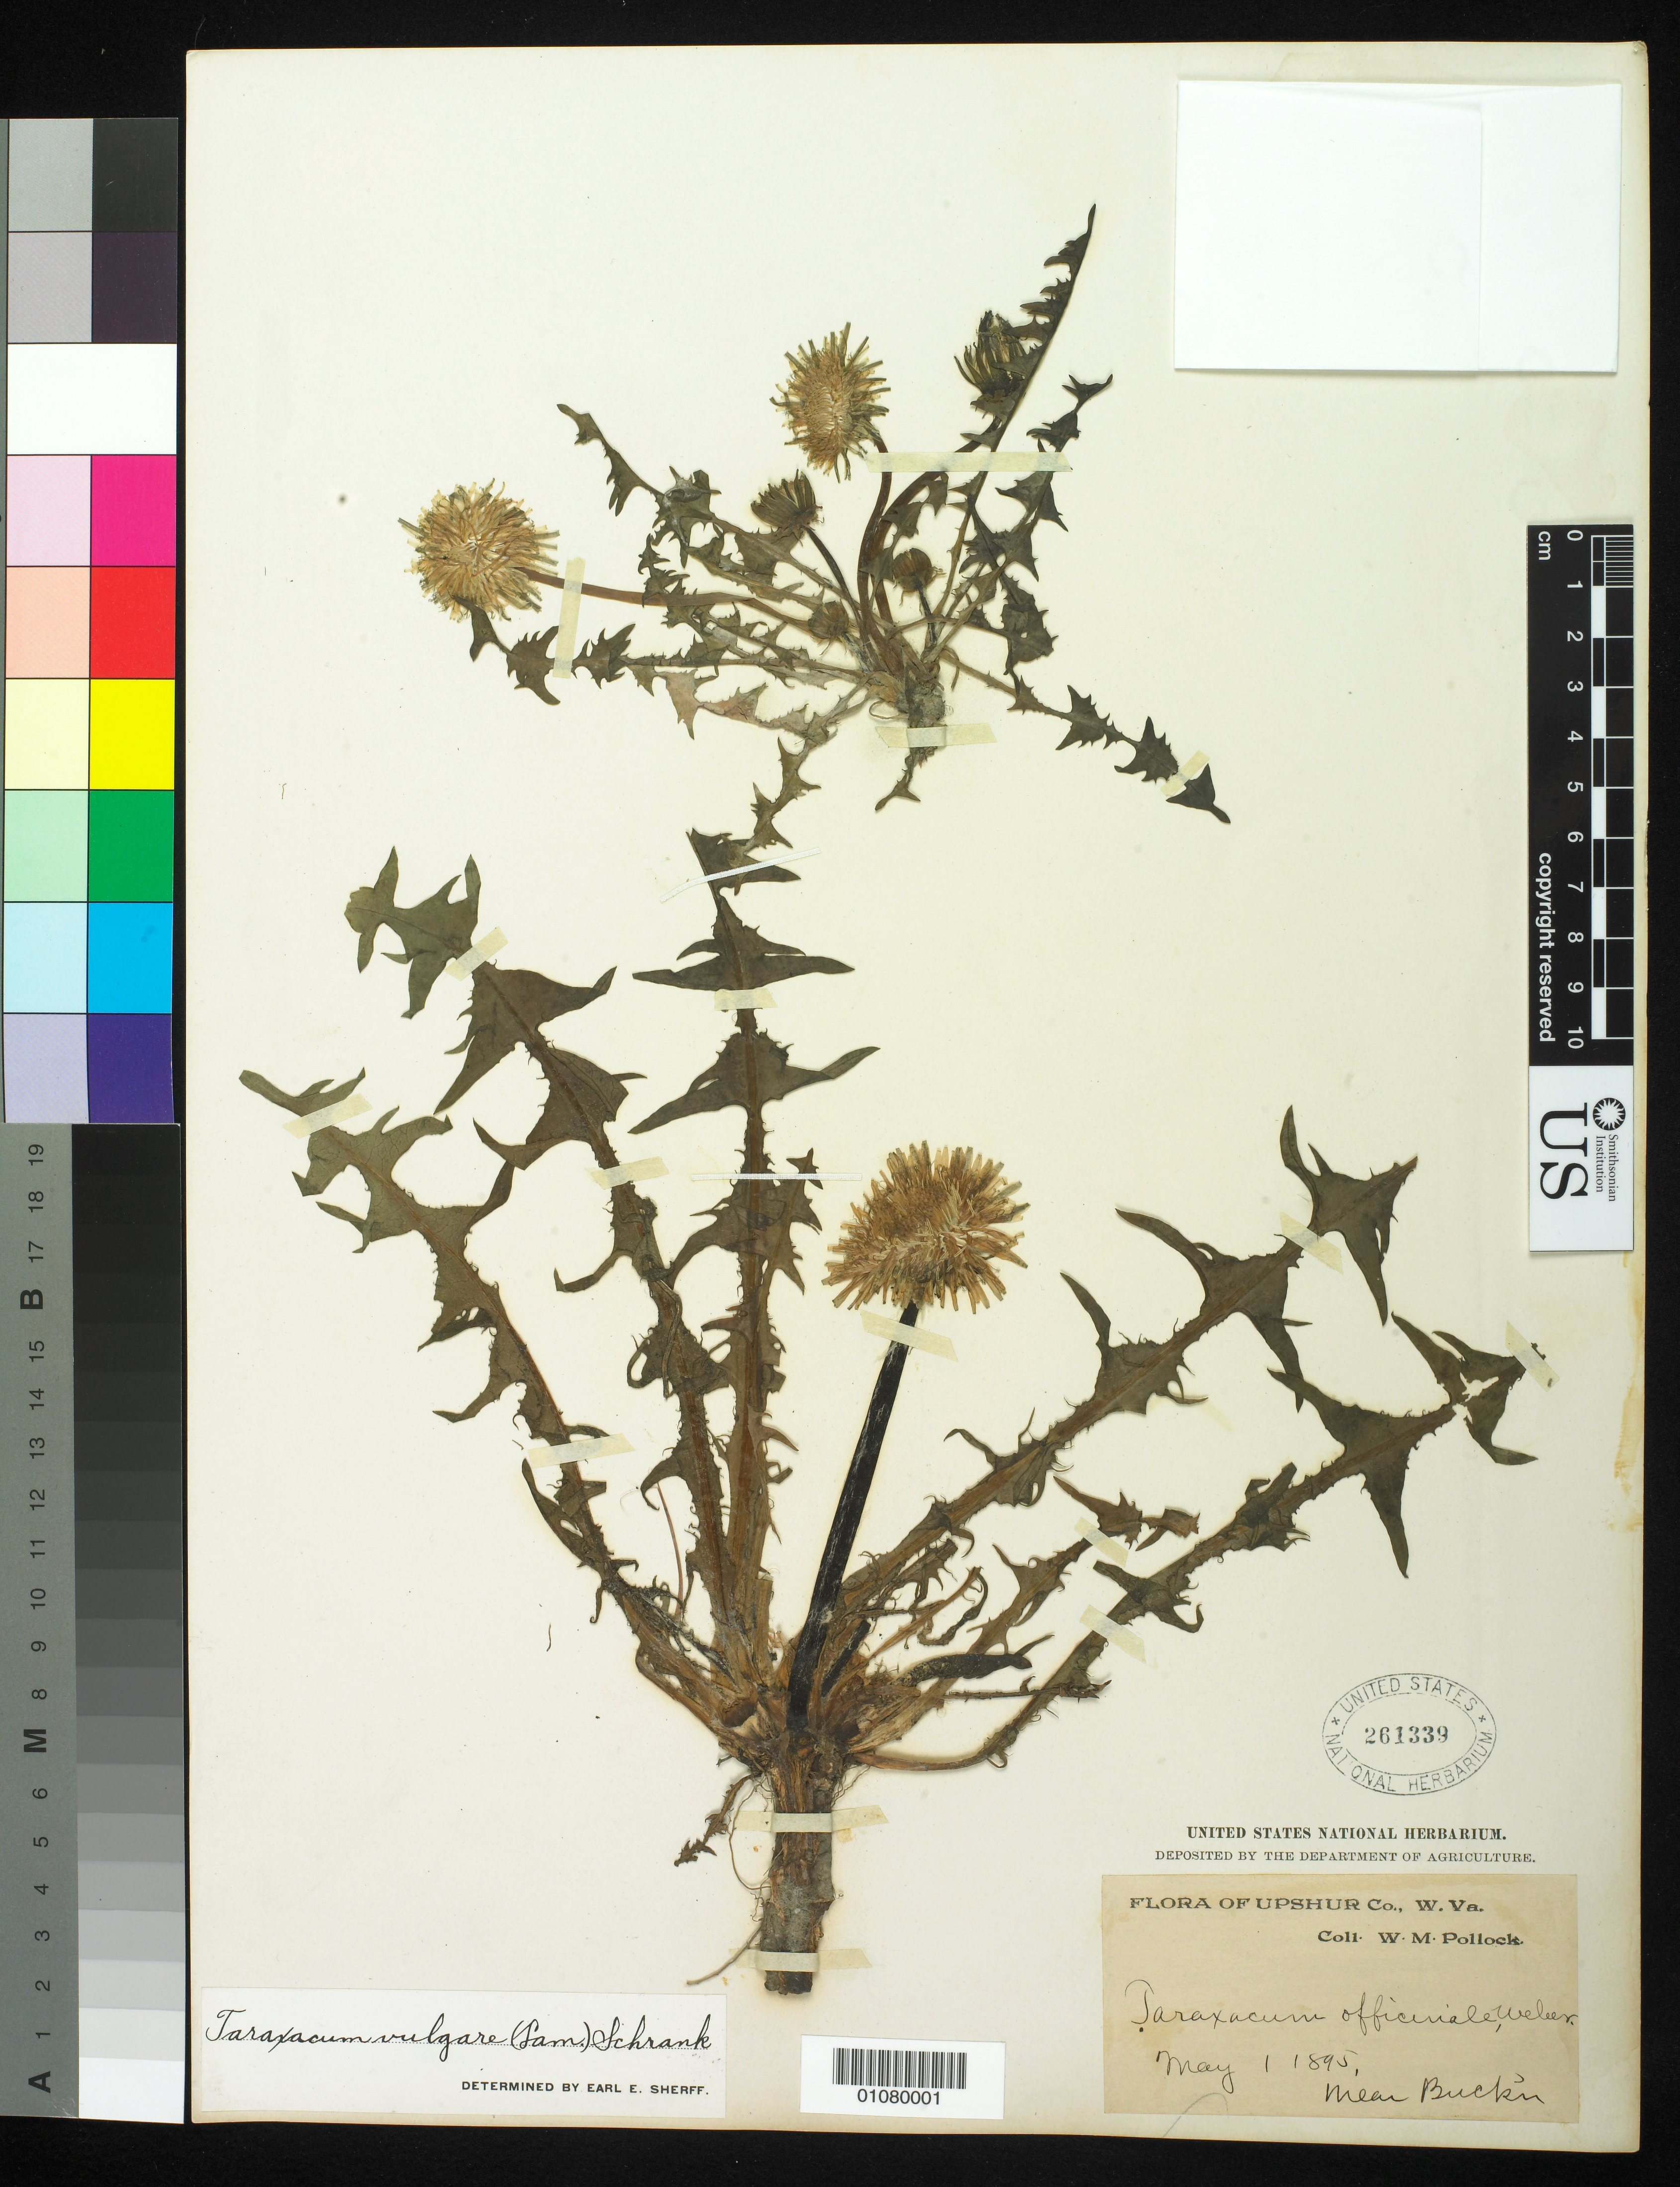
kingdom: Plantae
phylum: Tracheophyta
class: Magnoliopsida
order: Asterales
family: Asteraceae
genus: Taraxacum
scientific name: Taraxacum vulgare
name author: (Lam.) Schrank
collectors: W. M. Pollock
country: United States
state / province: West Virginia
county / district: Upshur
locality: Near Buckhannon (Buck'n)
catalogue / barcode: US 261339